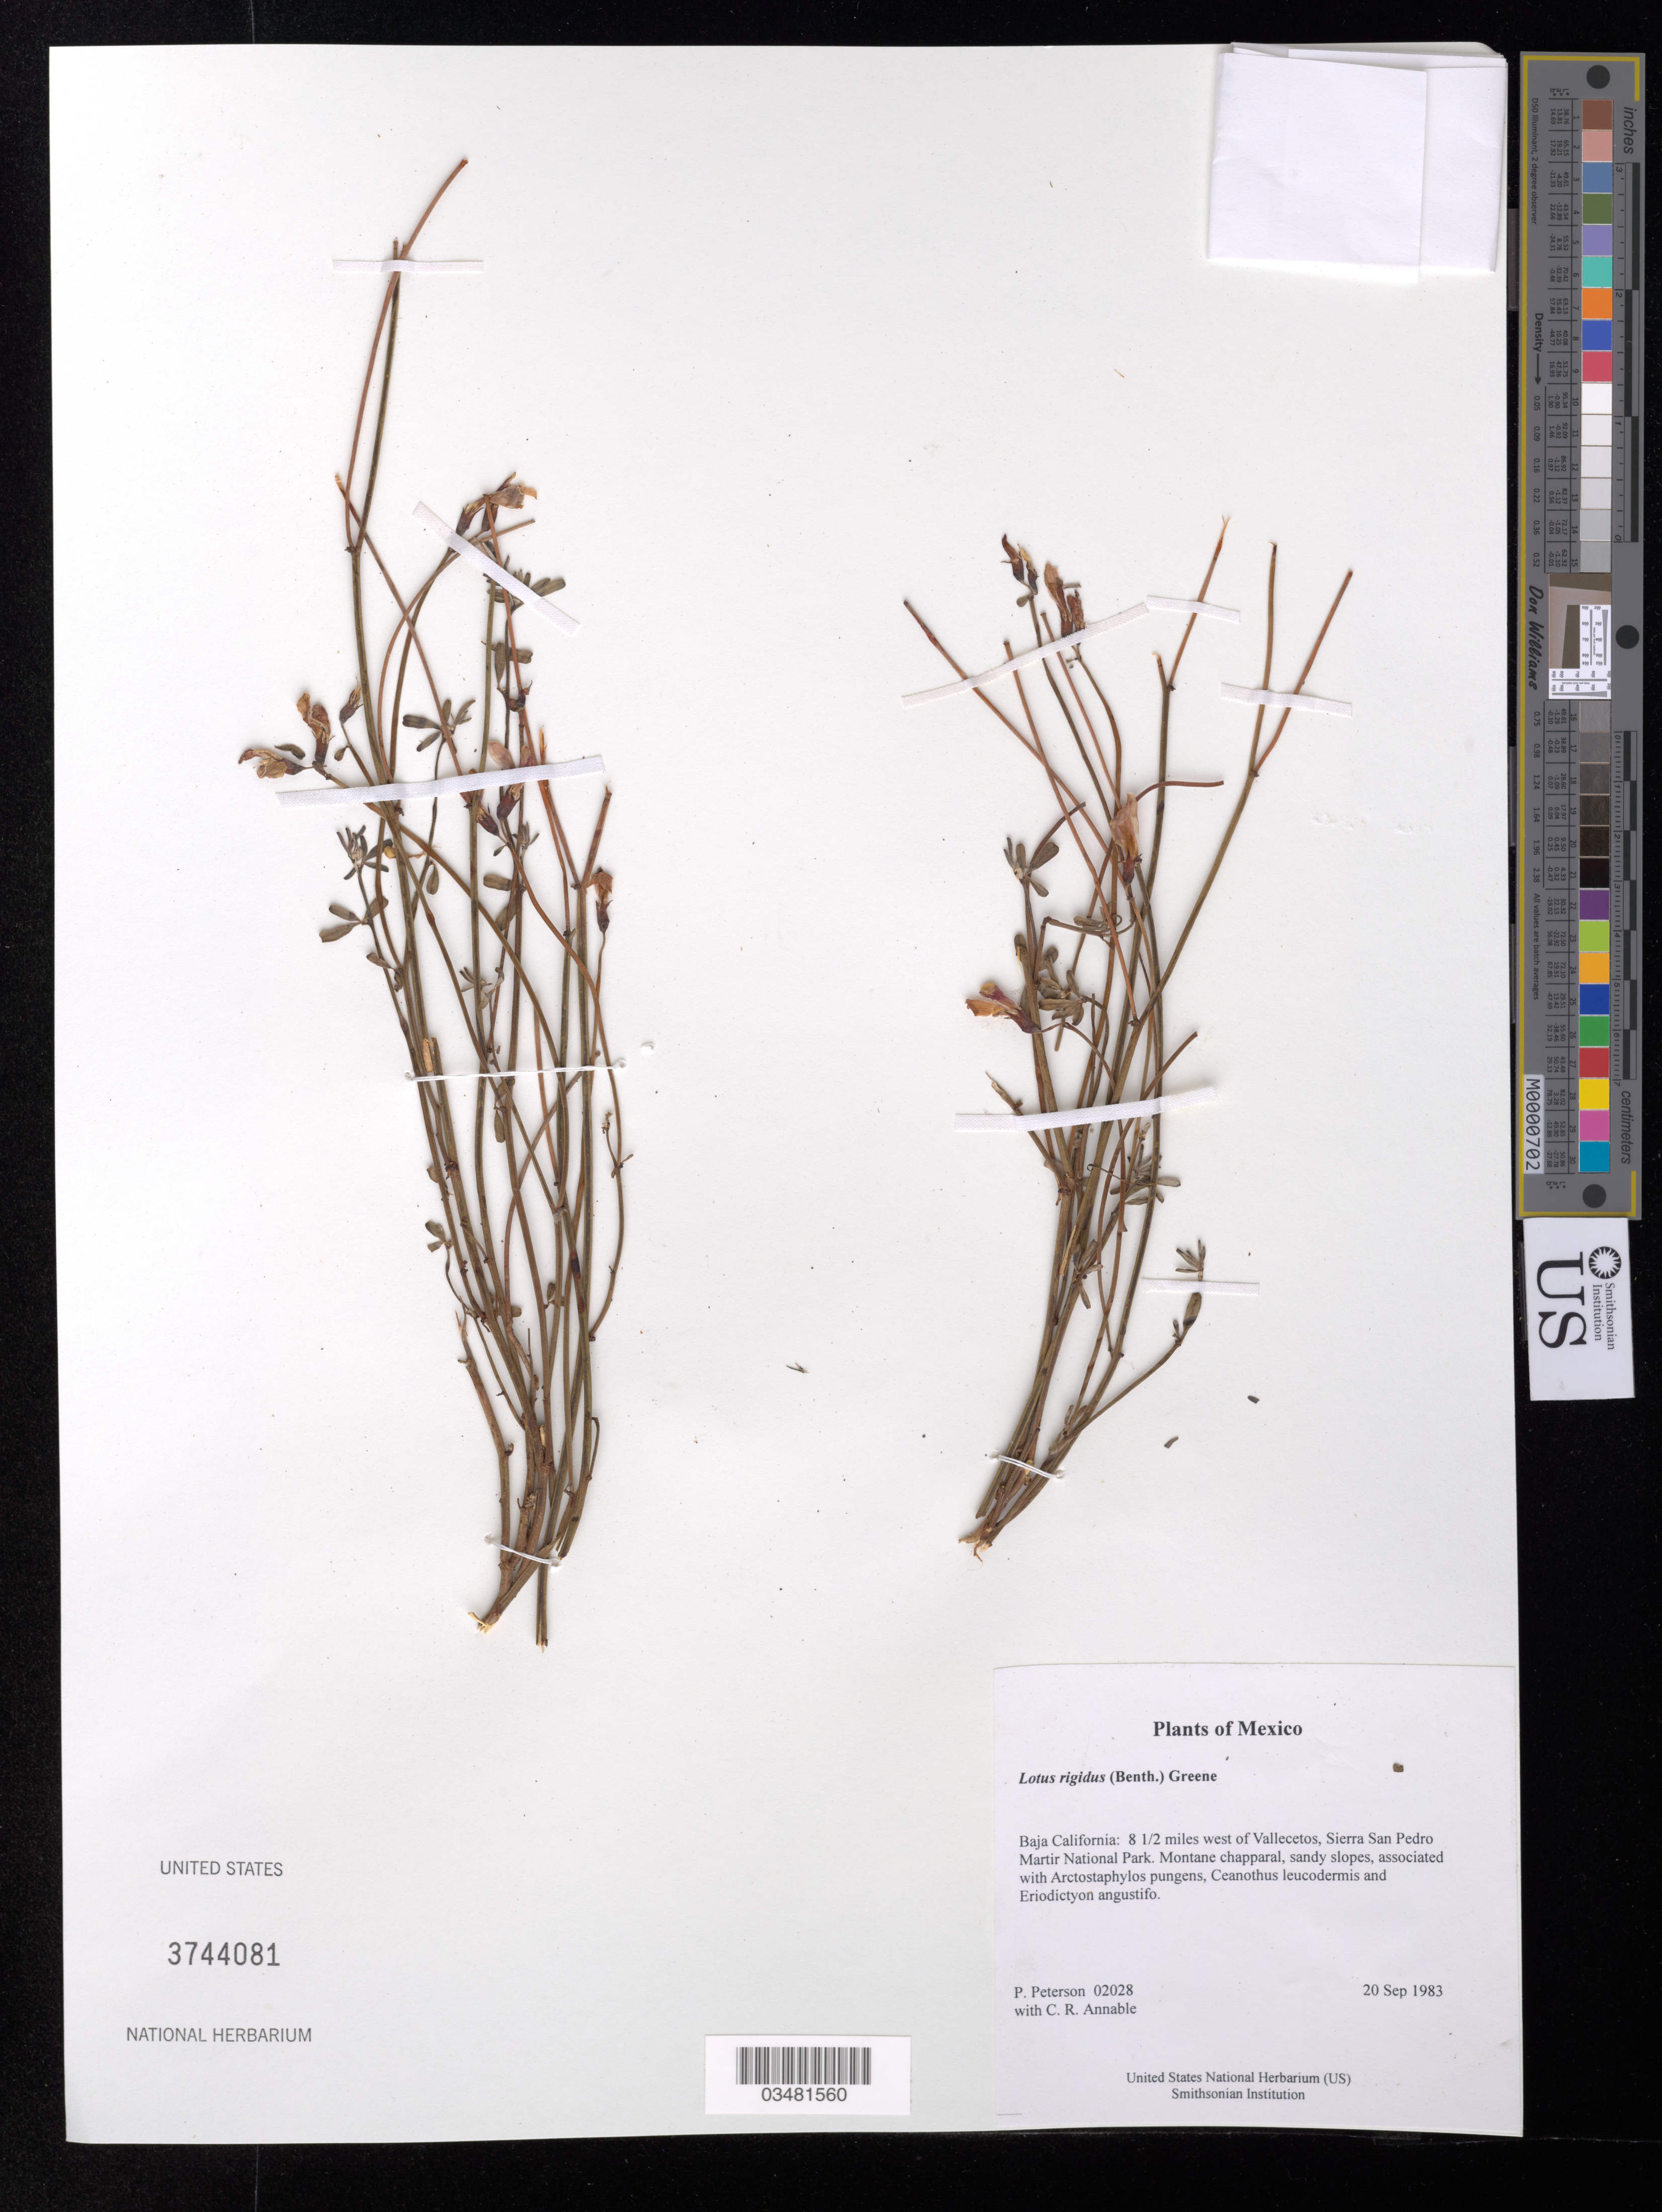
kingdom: Plantae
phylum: Tracheophyta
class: Magnoliopsida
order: Fabales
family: Fabaceae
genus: Lotus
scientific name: Lotus rigidus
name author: (Benth.) Greene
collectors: P. M. Peterson & C. R. Annable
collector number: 02028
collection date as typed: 20 Sep 1983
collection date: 1983-09-20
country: Mexico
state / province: Baja California Norte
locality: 8 1/2 miles west of Vallecetos, Sierra San Pedro Martir National Park.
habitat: Montane chapparal, sandy slopes, associated with Arctostaphylos pungens, Ceanothus leucodermis and Eriodictyon angustifo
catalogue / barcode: US 3744081